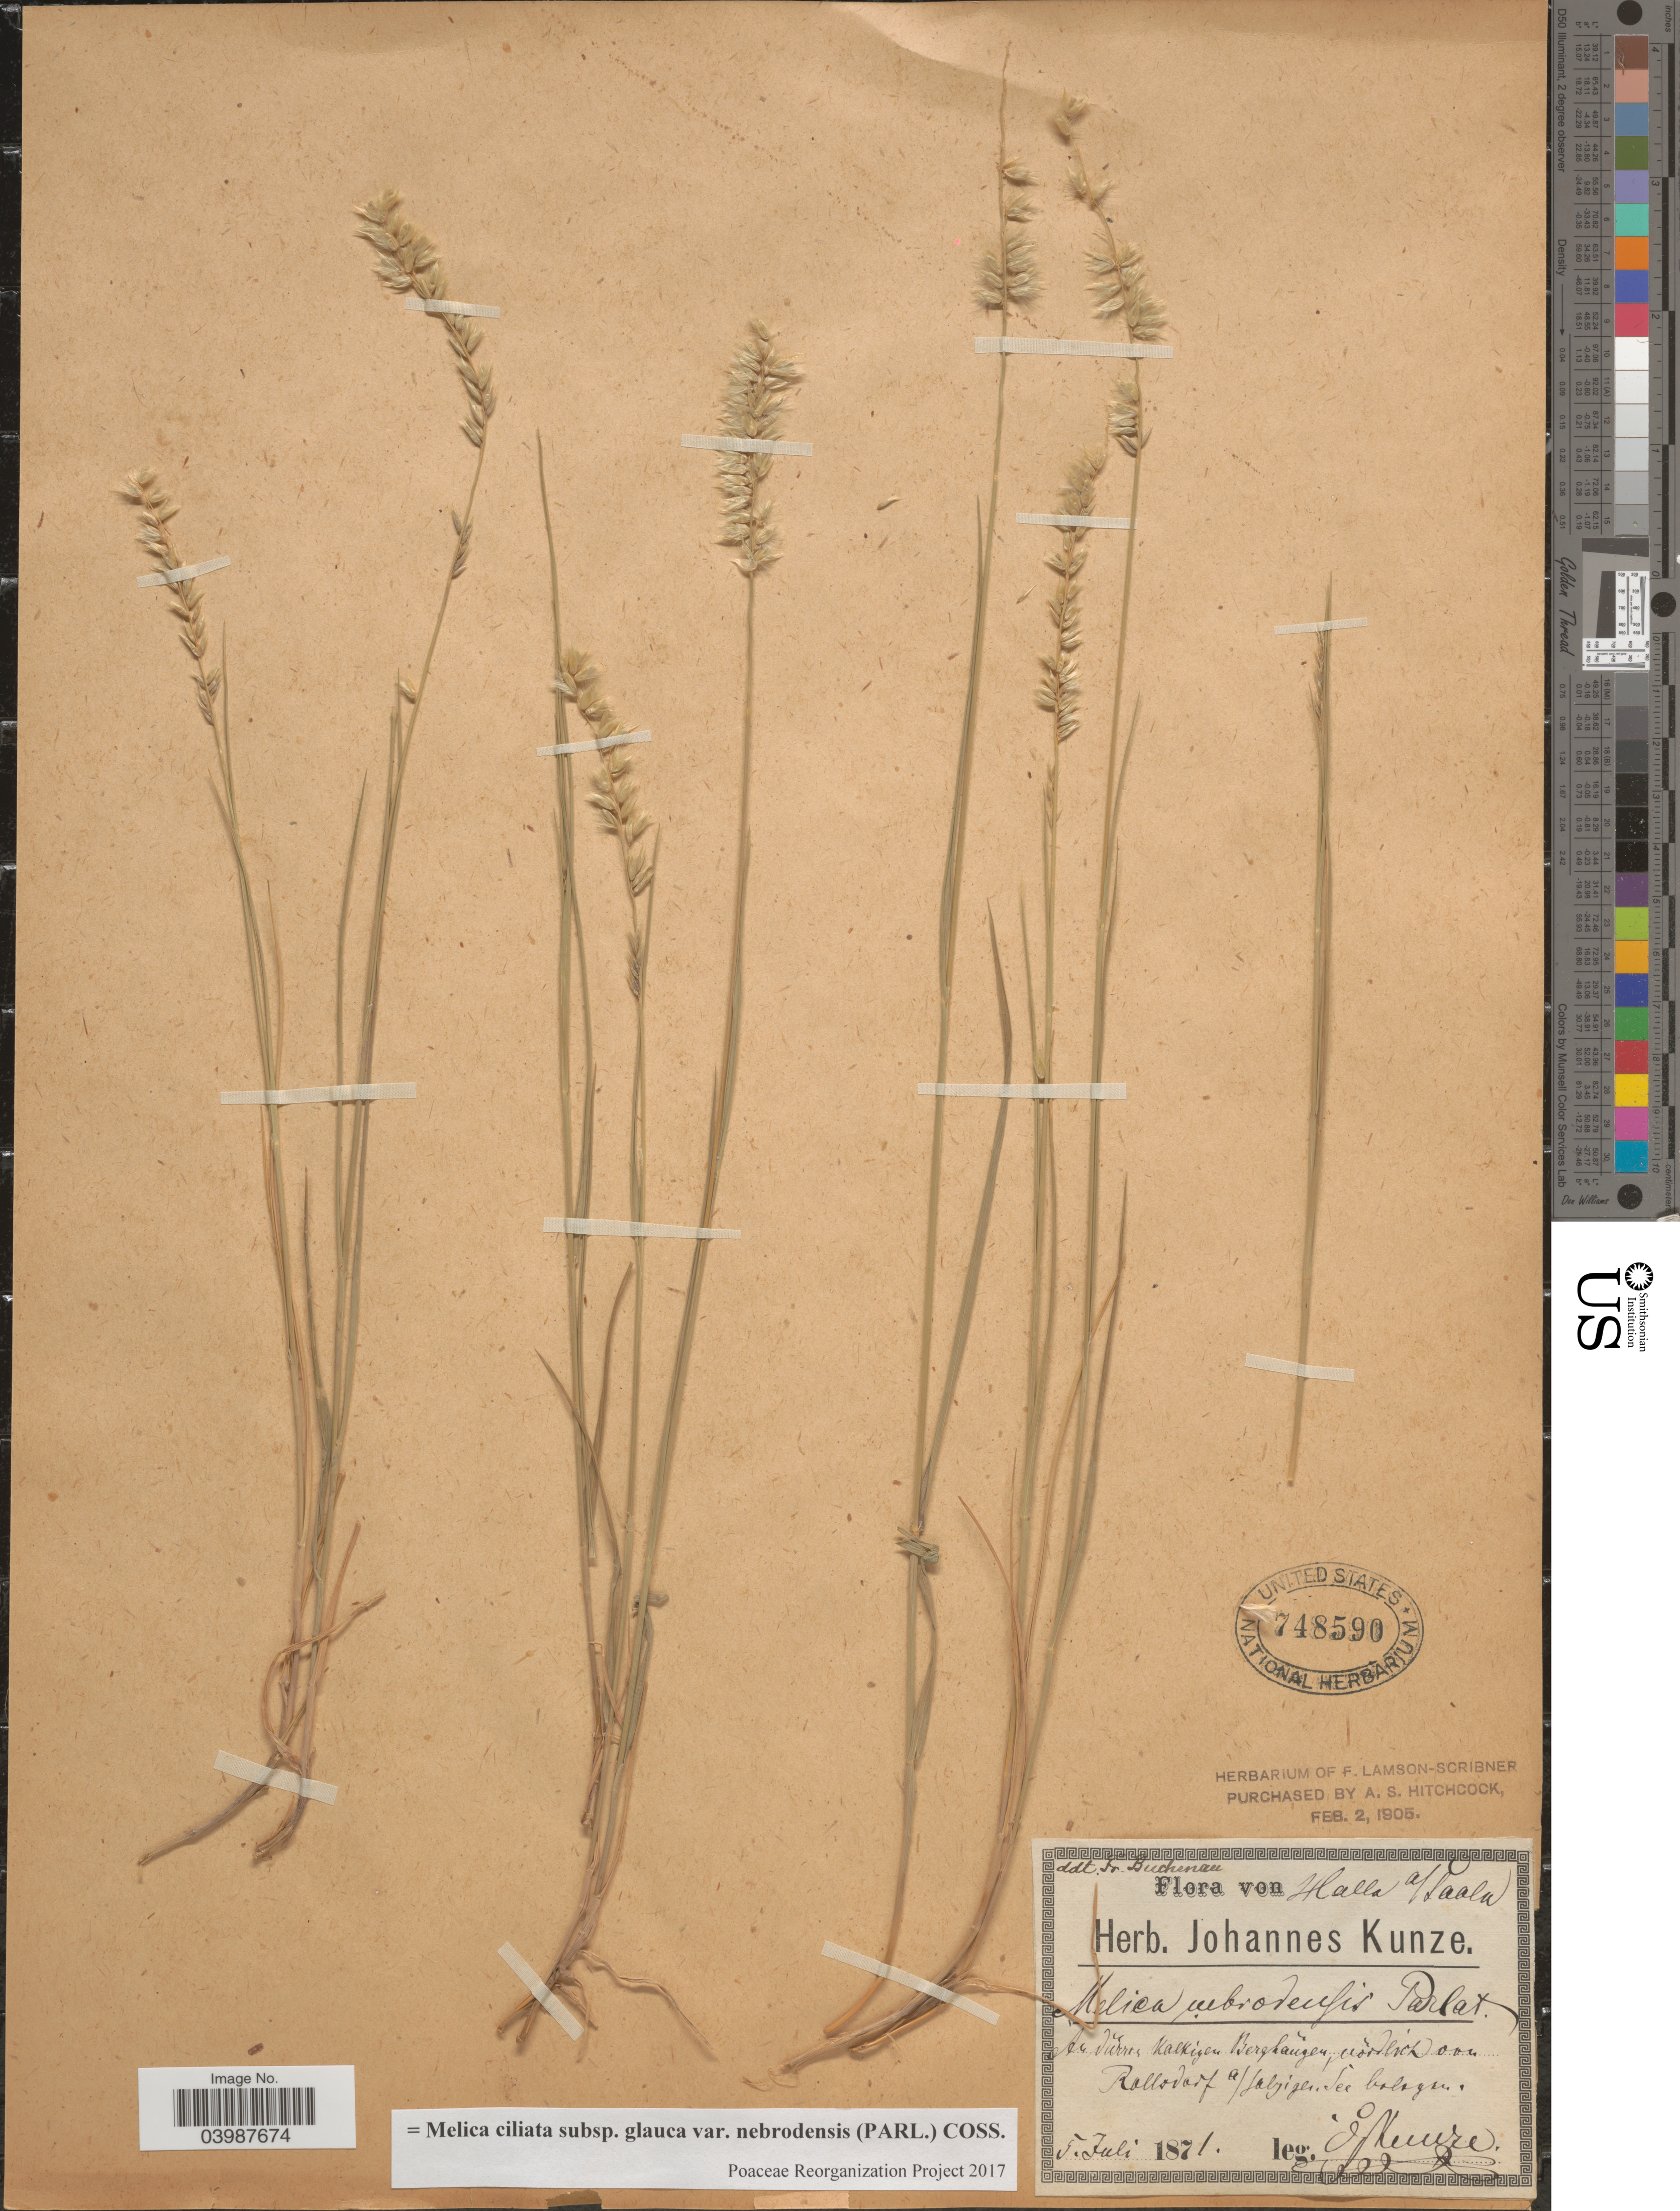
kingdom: Plantae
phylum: Tracheophyta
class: Liliopsida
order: Poales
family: Poaceae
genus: Melica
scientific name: Melica ciliata subsp. glauca var. nebrodensis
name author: (Parl.) Coss.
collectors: J. Kunze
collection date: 1871-07-05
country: Germany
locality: Halla a/ Saale. Au bŭrres Kalkigen Berghaŭgen, nordlich von Rollsdorf a/ folzigender bolsgen. [interpreted]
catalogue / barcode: US 748590